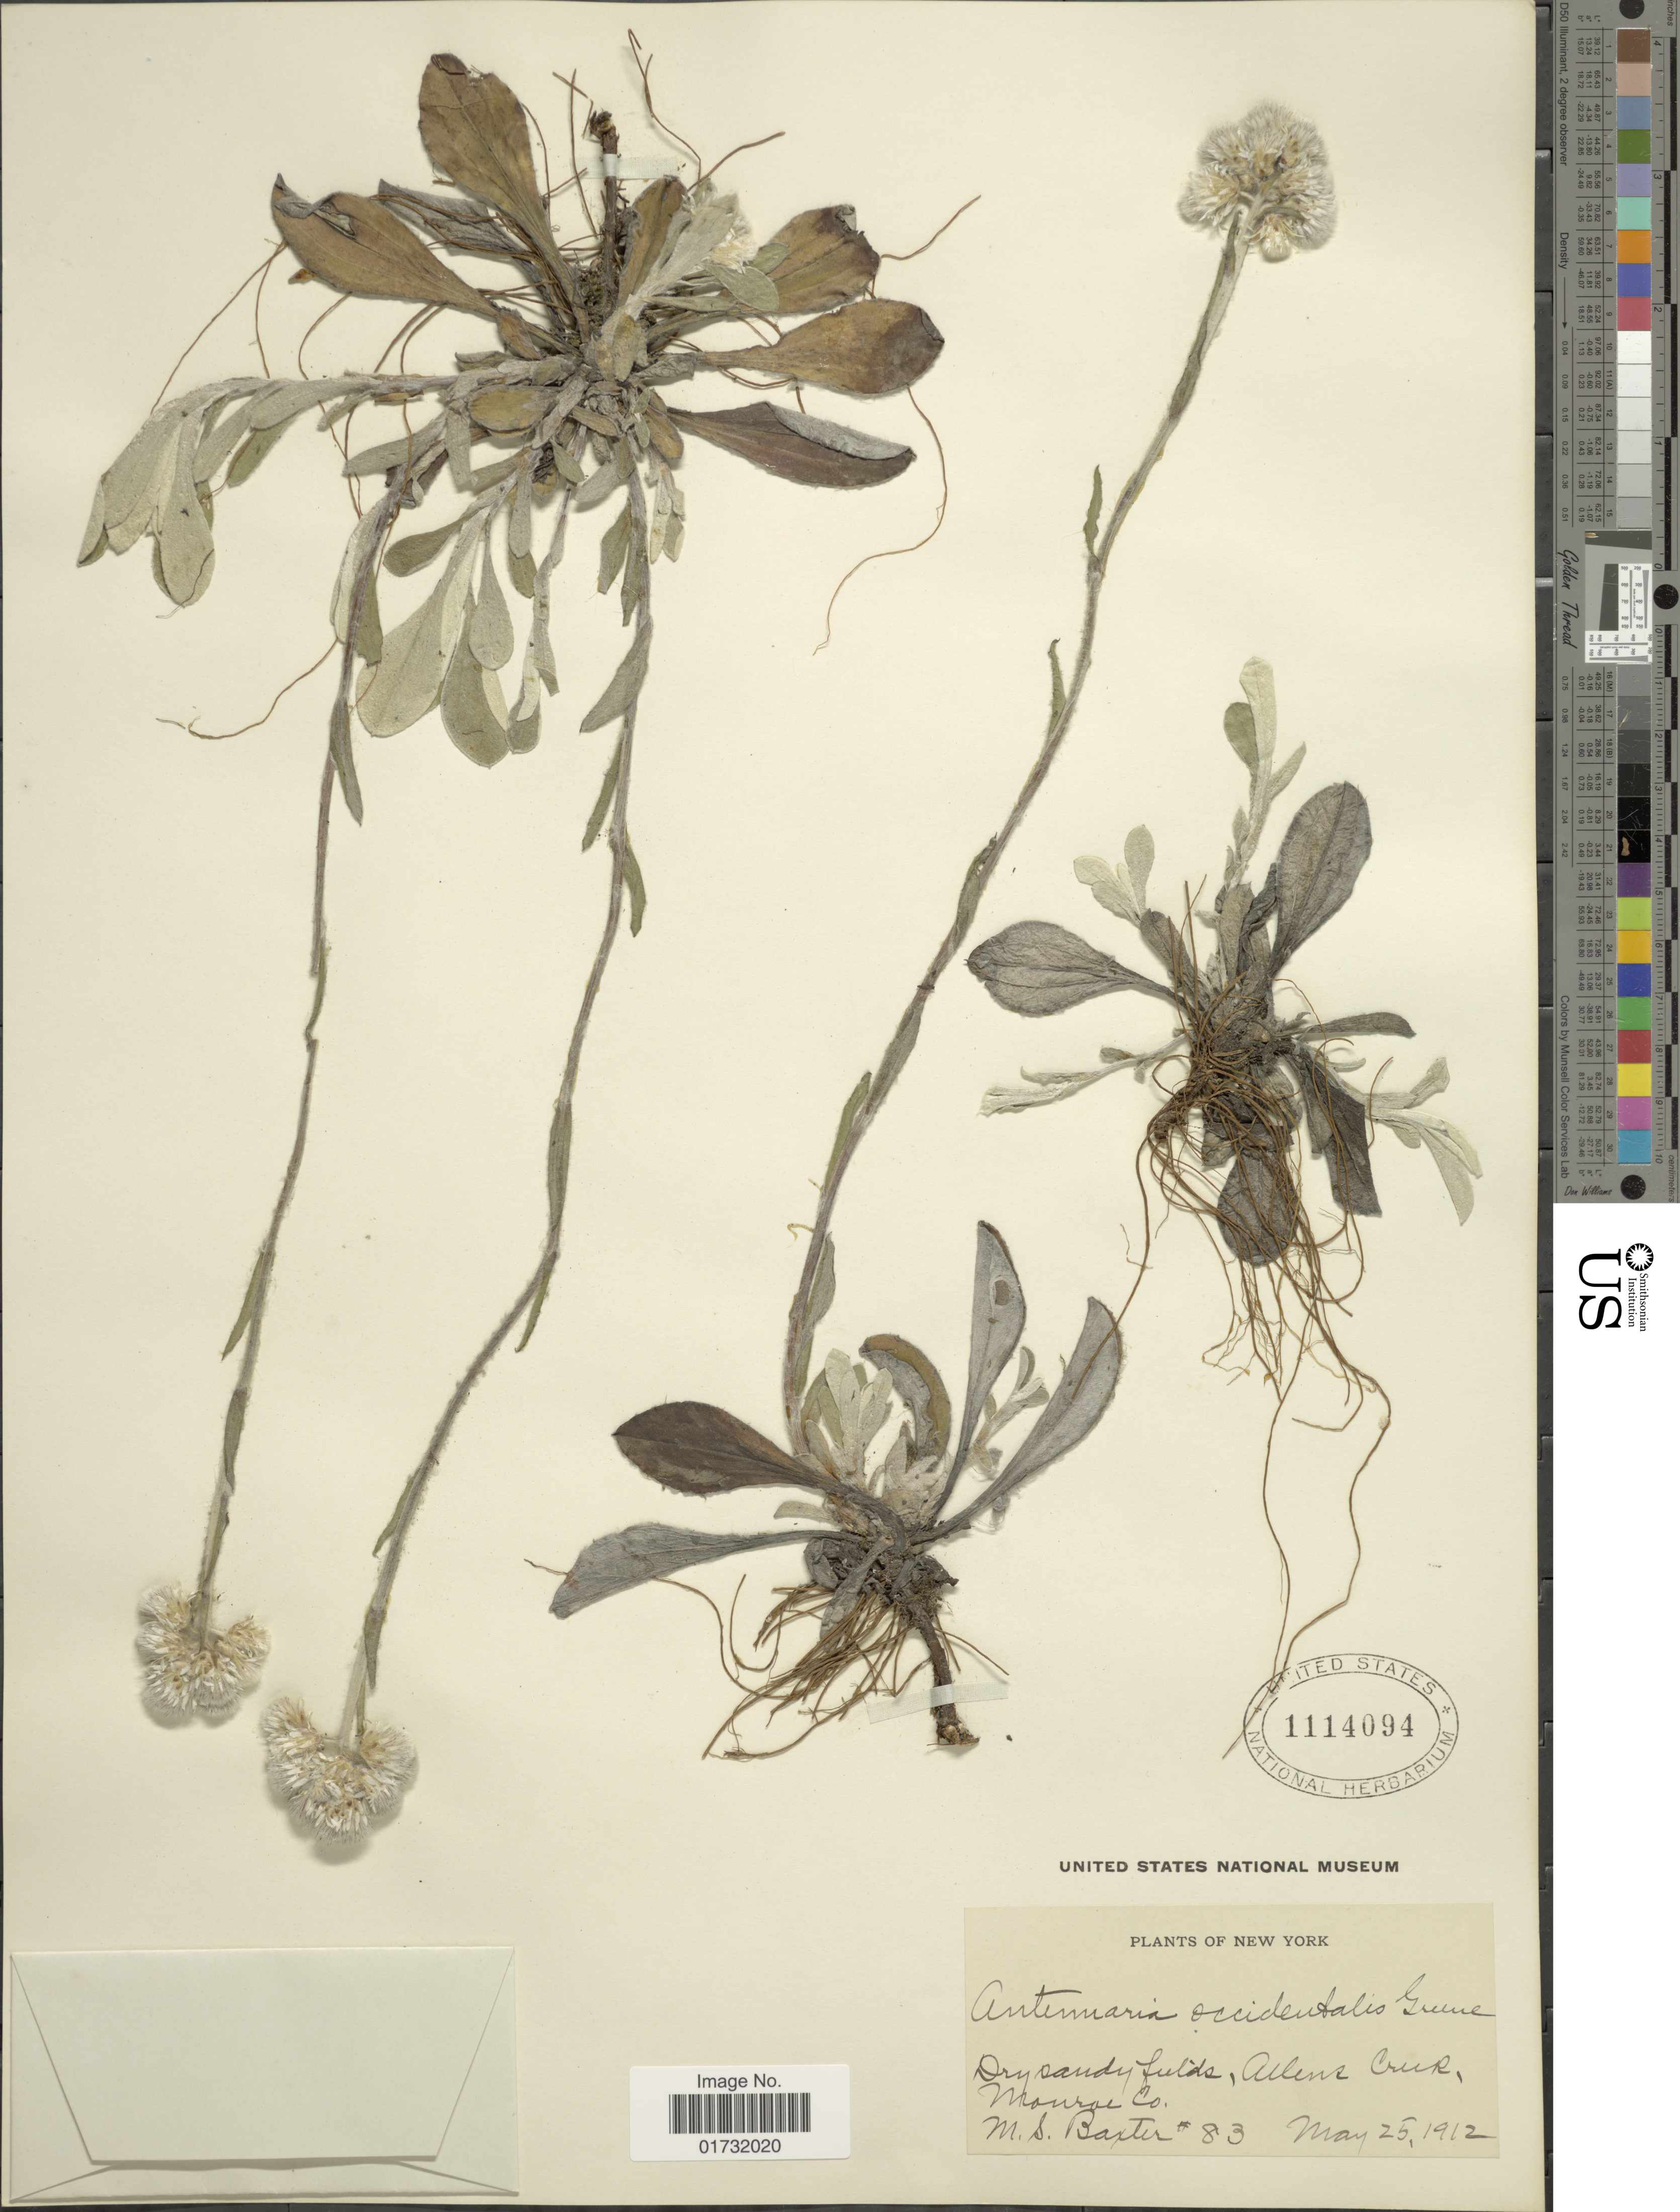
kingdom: Plantae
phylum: Tracheophyta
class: Magnoliopsida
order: Asterales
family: Asteraceae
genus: Antennaria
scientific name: Antennaria occidentalis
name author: Greene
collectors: M. Baxter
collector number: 83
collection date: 1912-05-25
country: United States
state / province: New York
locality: Allens Creek, Monroe Co.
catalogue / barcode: US 1114094